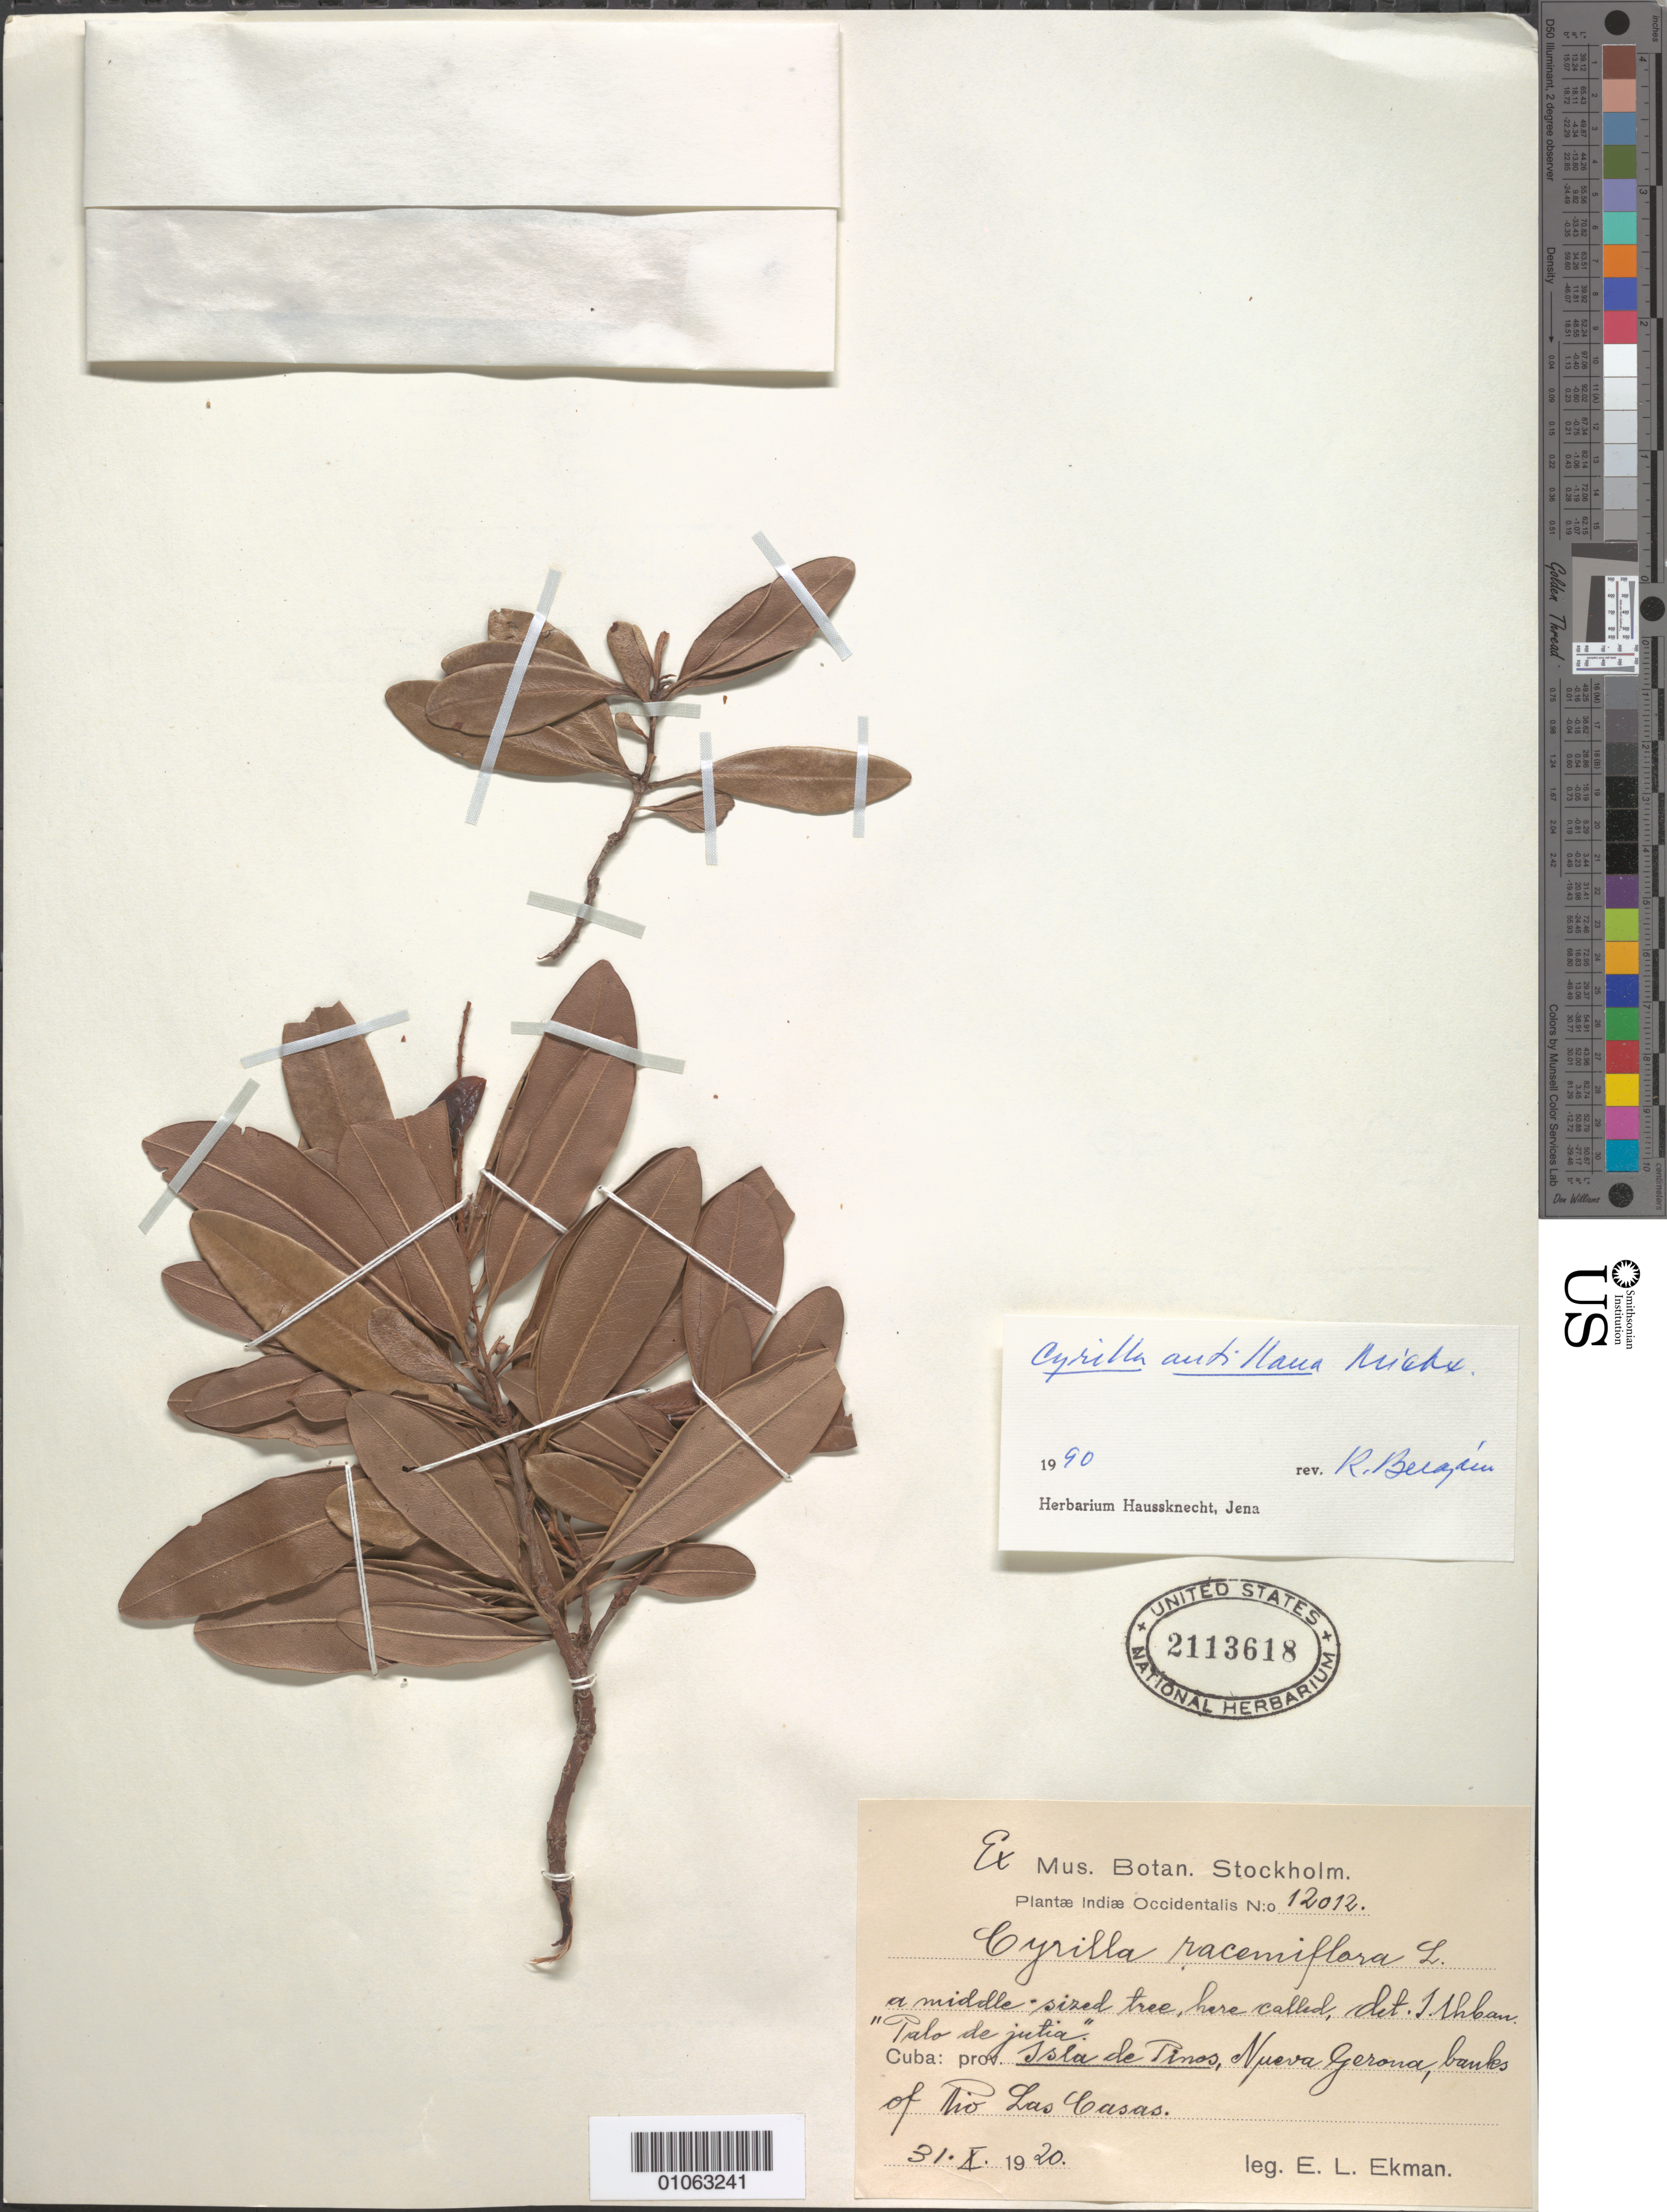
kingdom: Plantae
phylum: Tracheophyta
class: Magnoliopsida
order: Ericales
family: Cyrillaceae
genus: Cyrilla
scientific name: Cyrilla antillana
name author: Michx.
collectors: E. L. Ekman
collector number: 12012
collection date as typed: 31 Oct 1920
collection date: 1920-10-31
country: Cuba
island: Isla de la Juventud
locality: Nueva Gerona, banks of Rio Las Casas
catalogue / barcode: US 2113618